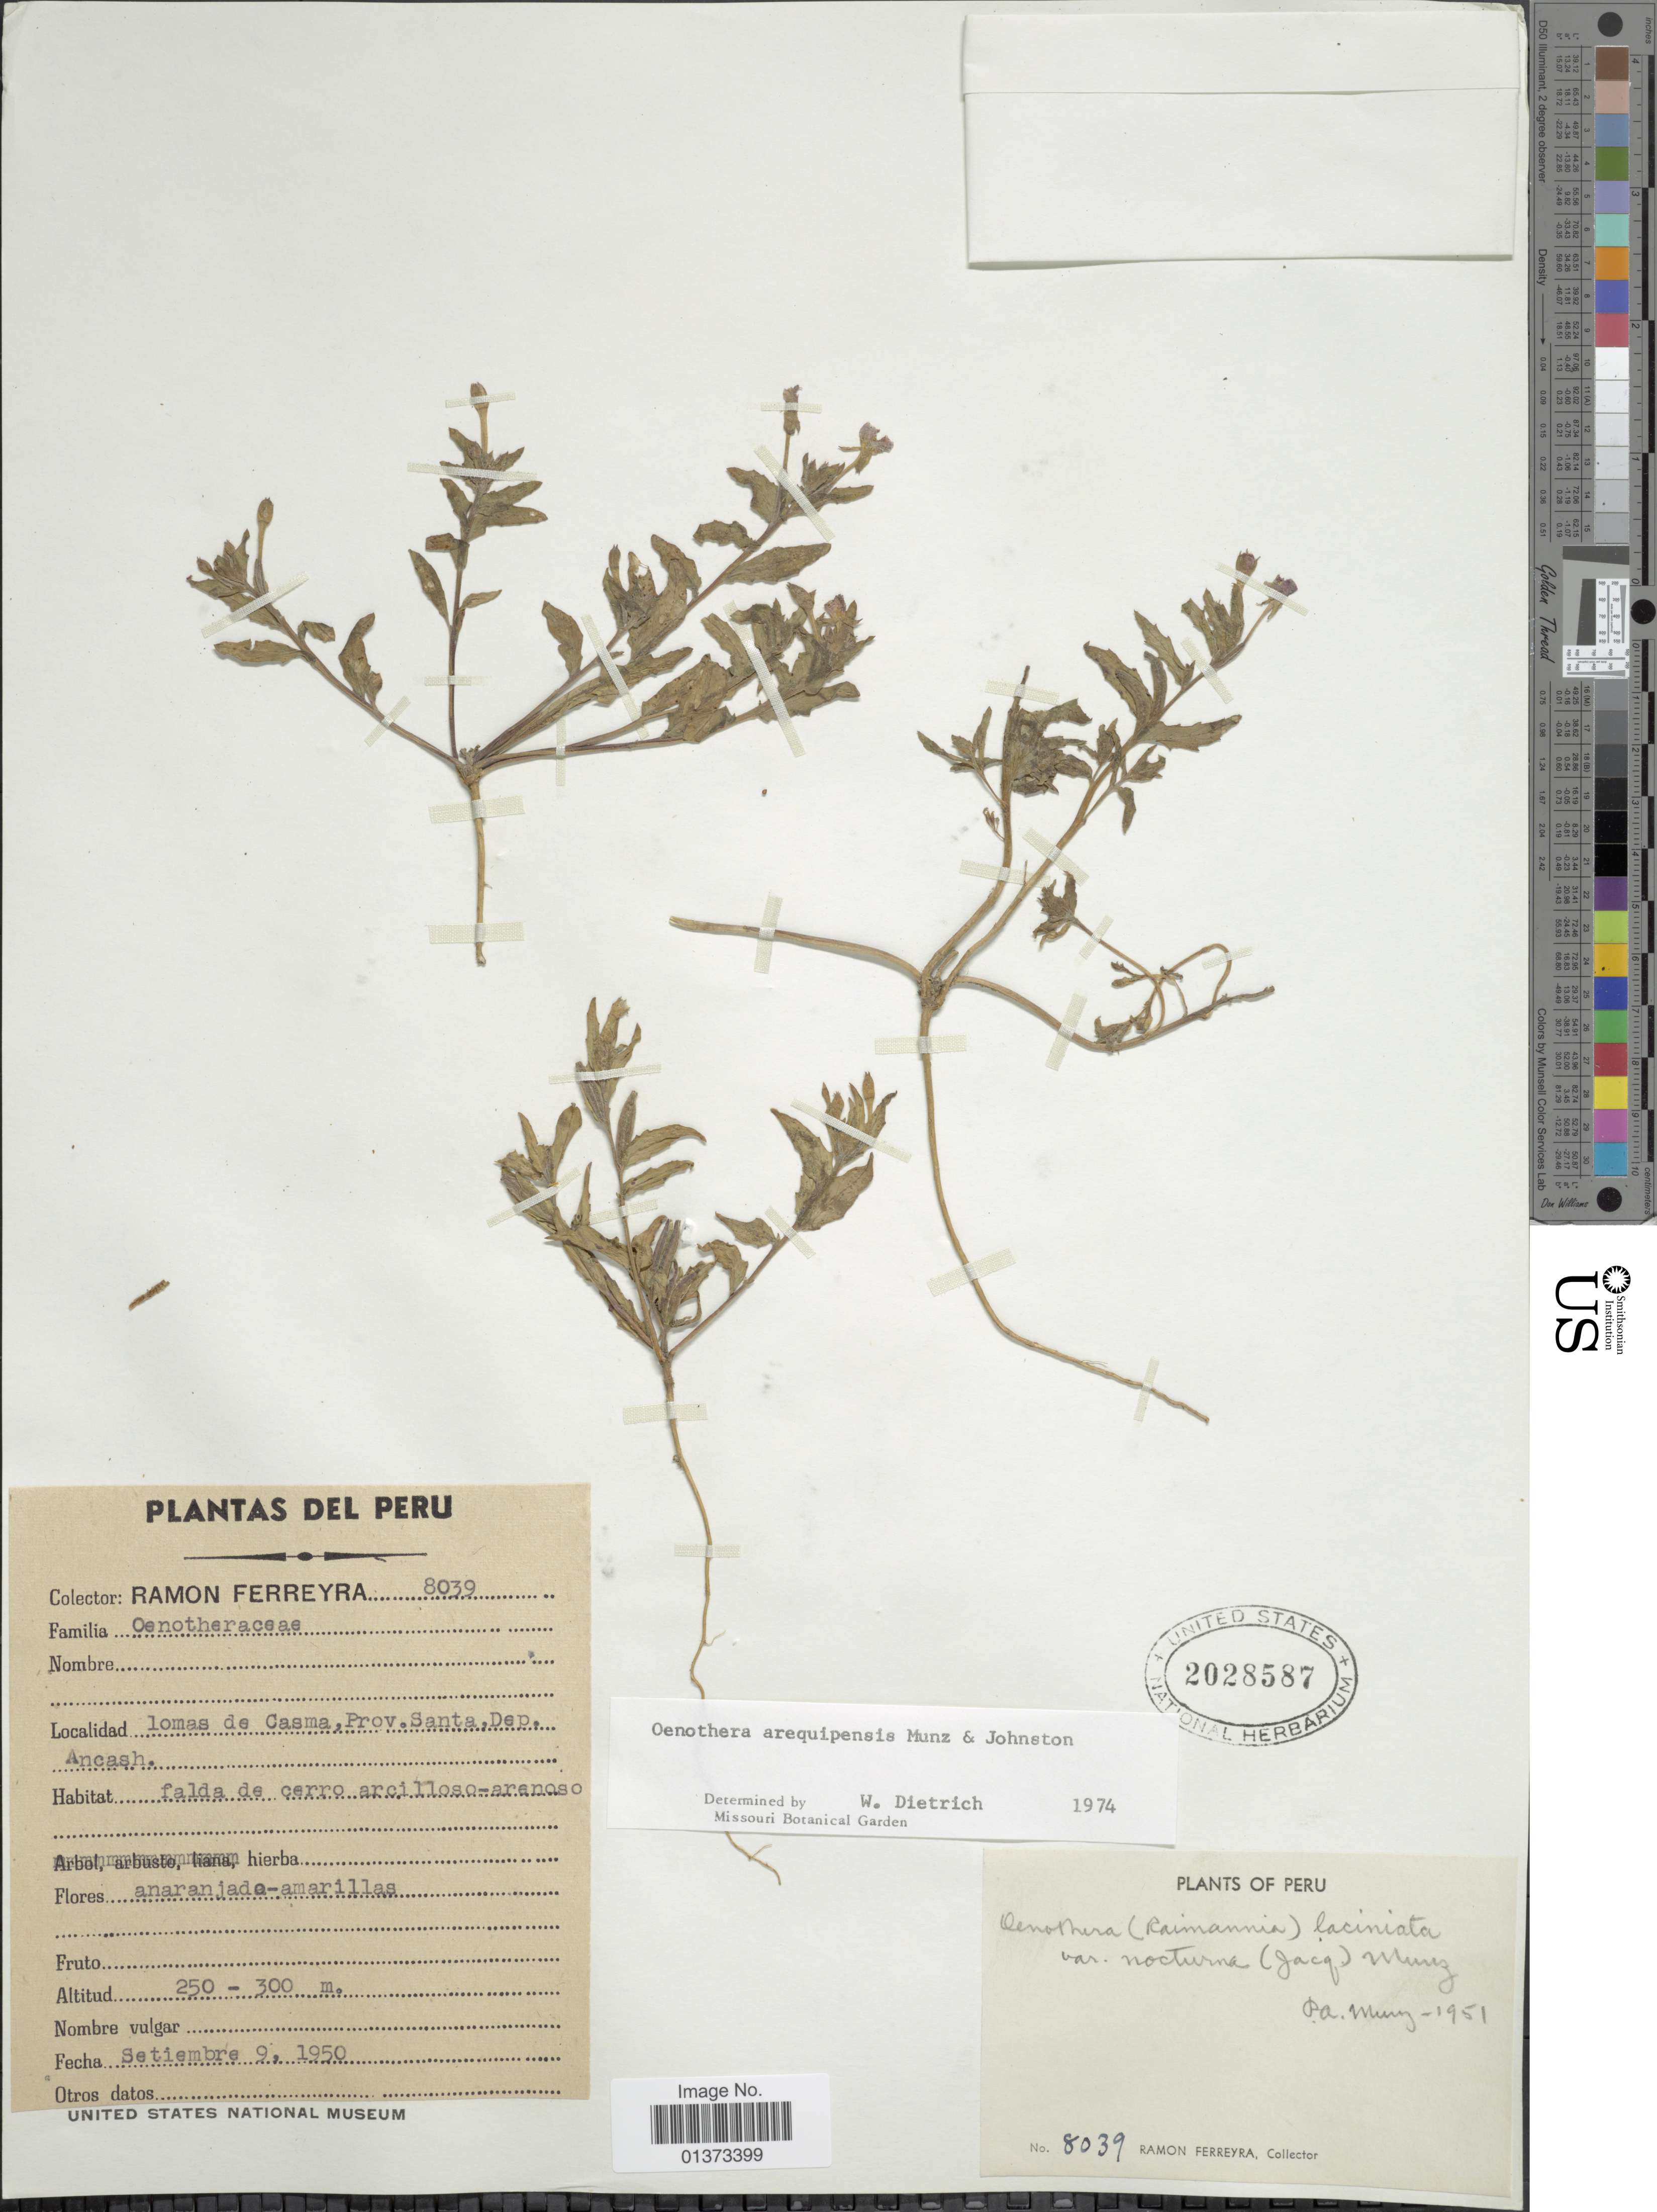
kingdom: Plantae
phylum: Tracheophyta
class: Magnoliopsida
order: Myrtales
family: Onagraceae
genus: Oenothera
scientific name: Oenothera arequipensis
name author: Munz & I.M. Johnst.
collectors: R. A. Ferreyra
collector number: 8039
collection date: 1950-09-09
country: Peru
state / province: Ancash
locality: Lomas de Casma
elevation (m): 250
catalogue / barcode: US 2028587